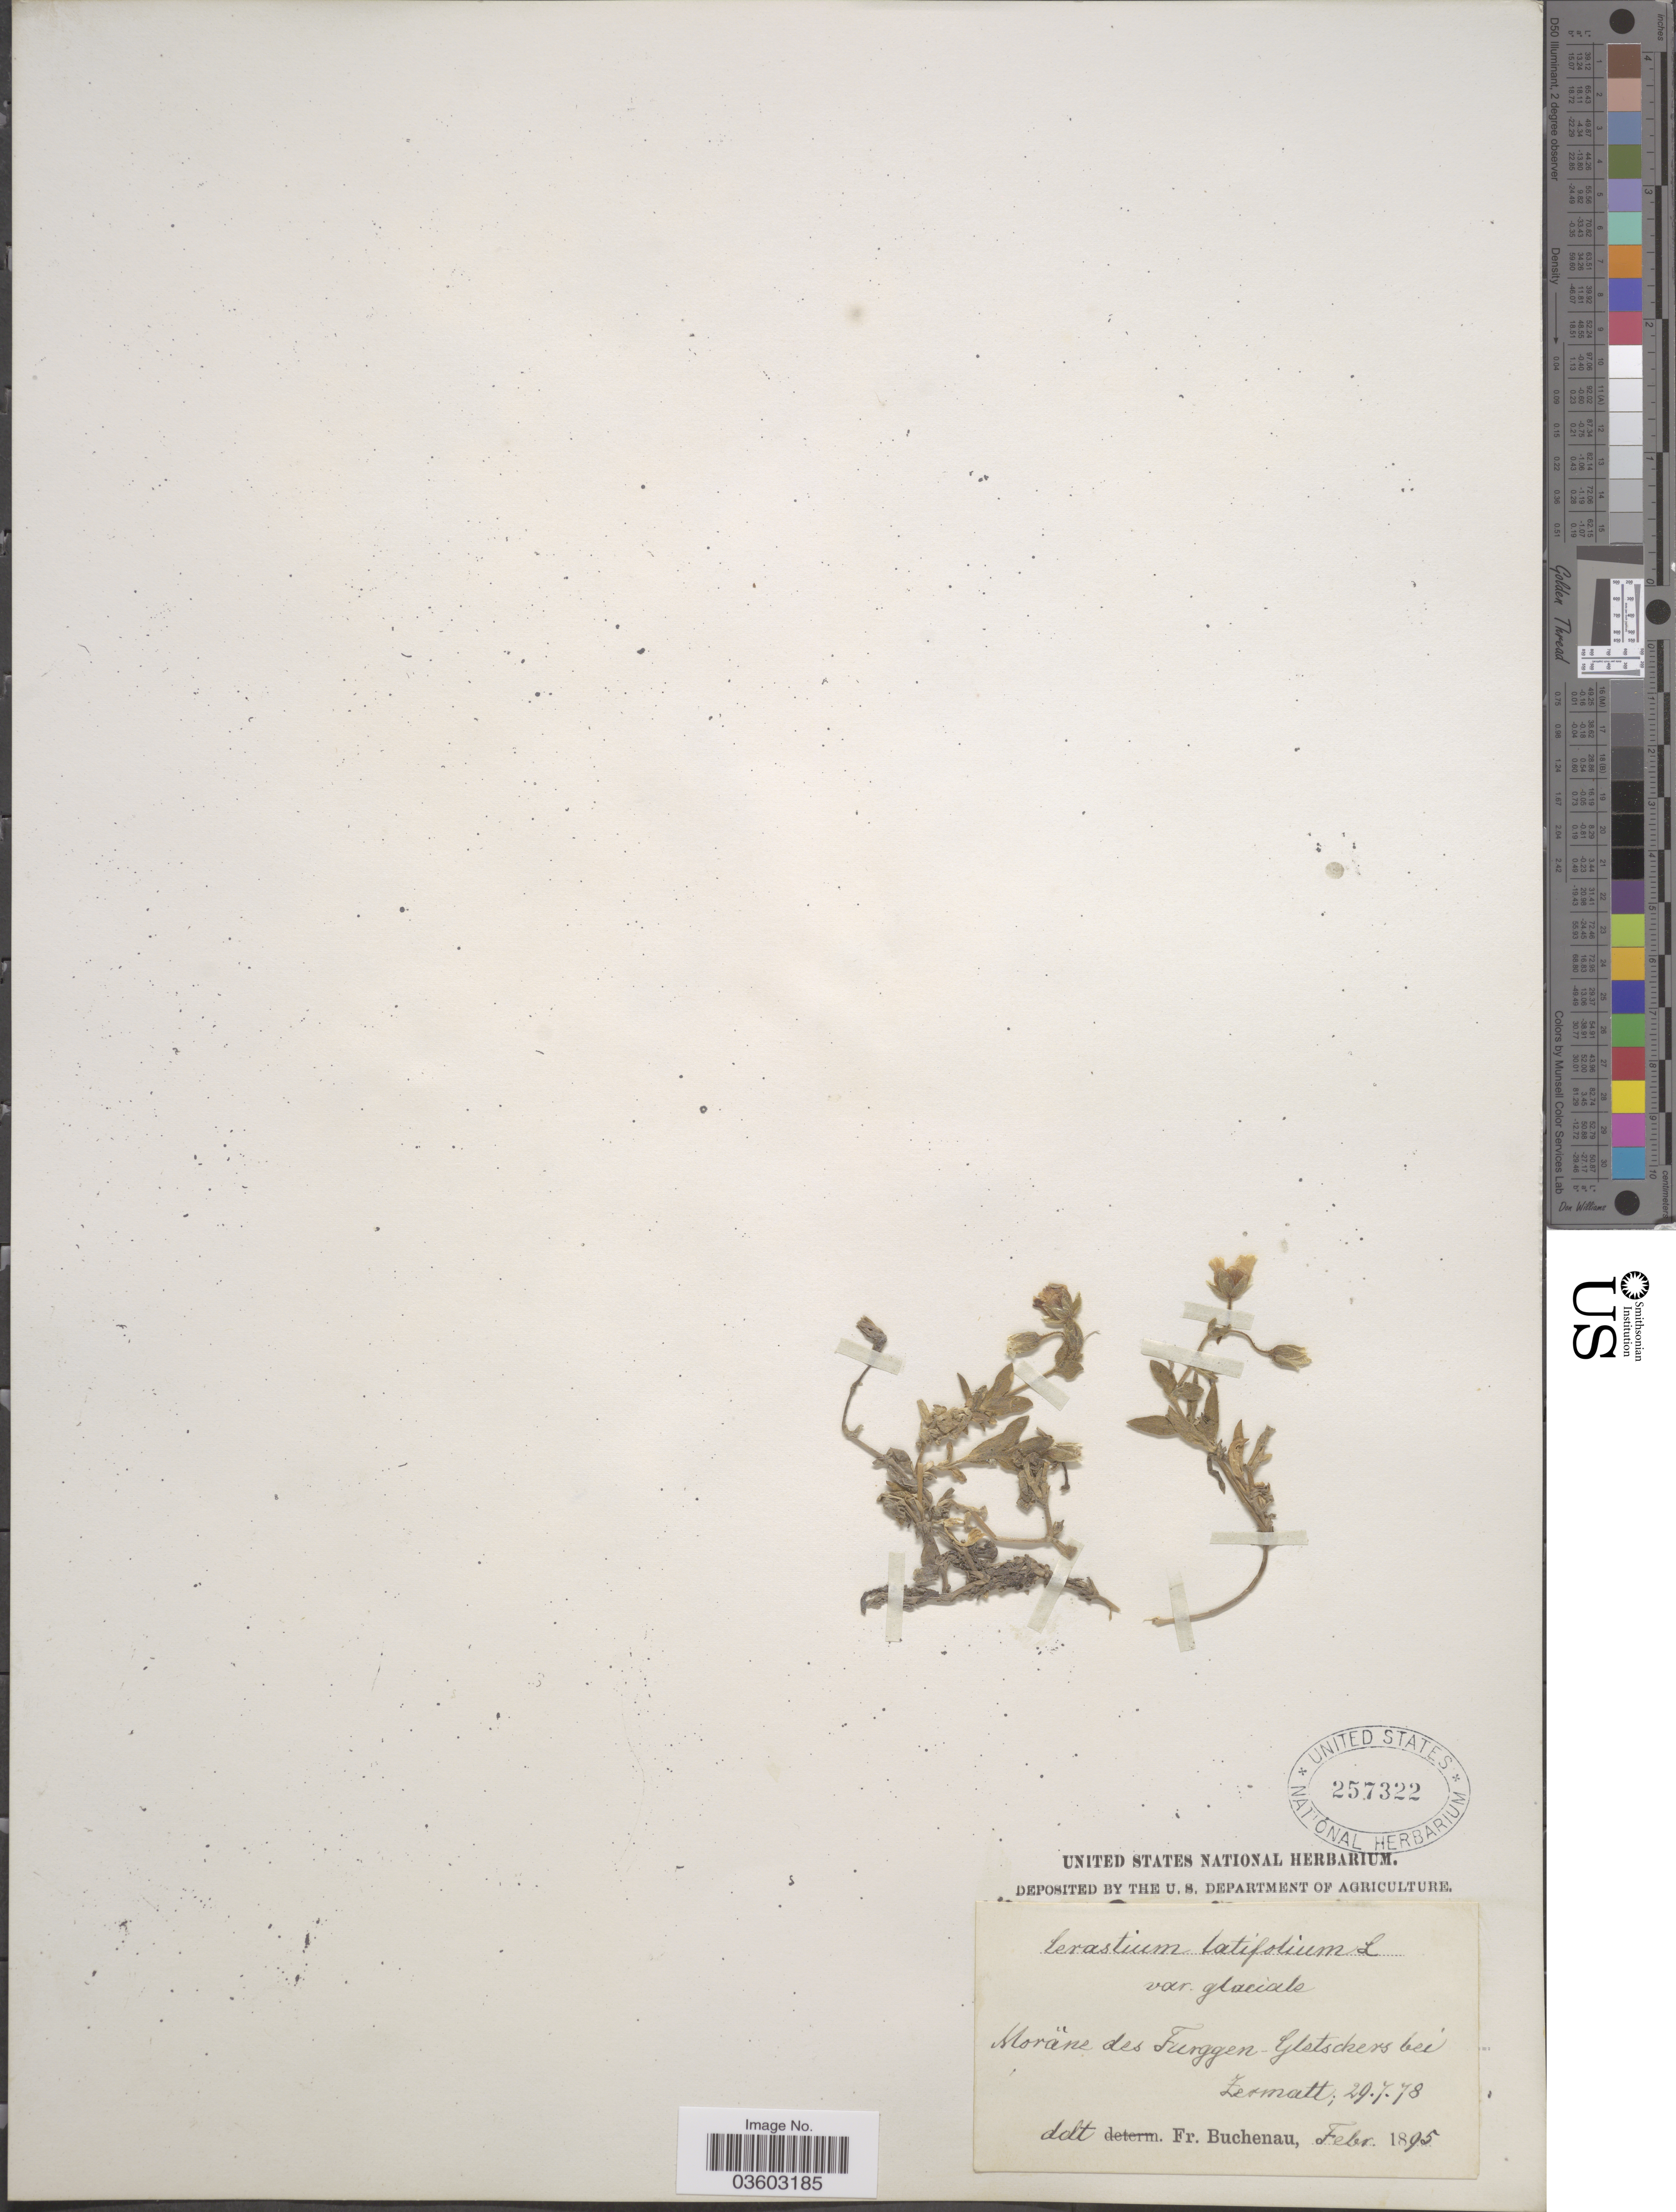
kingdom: Plantae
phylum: Tracheophyta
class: Magnoliopsida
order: Caryophyllales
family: Caryophyllaceae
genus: Cerastium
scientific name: Cerastium latifolium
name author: L.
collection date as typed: Transcribed d/m/y: 29/7/78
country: Switzerland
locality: Moräne des Furggen-Gletschers bei Zermatt.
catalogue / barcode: US 257322